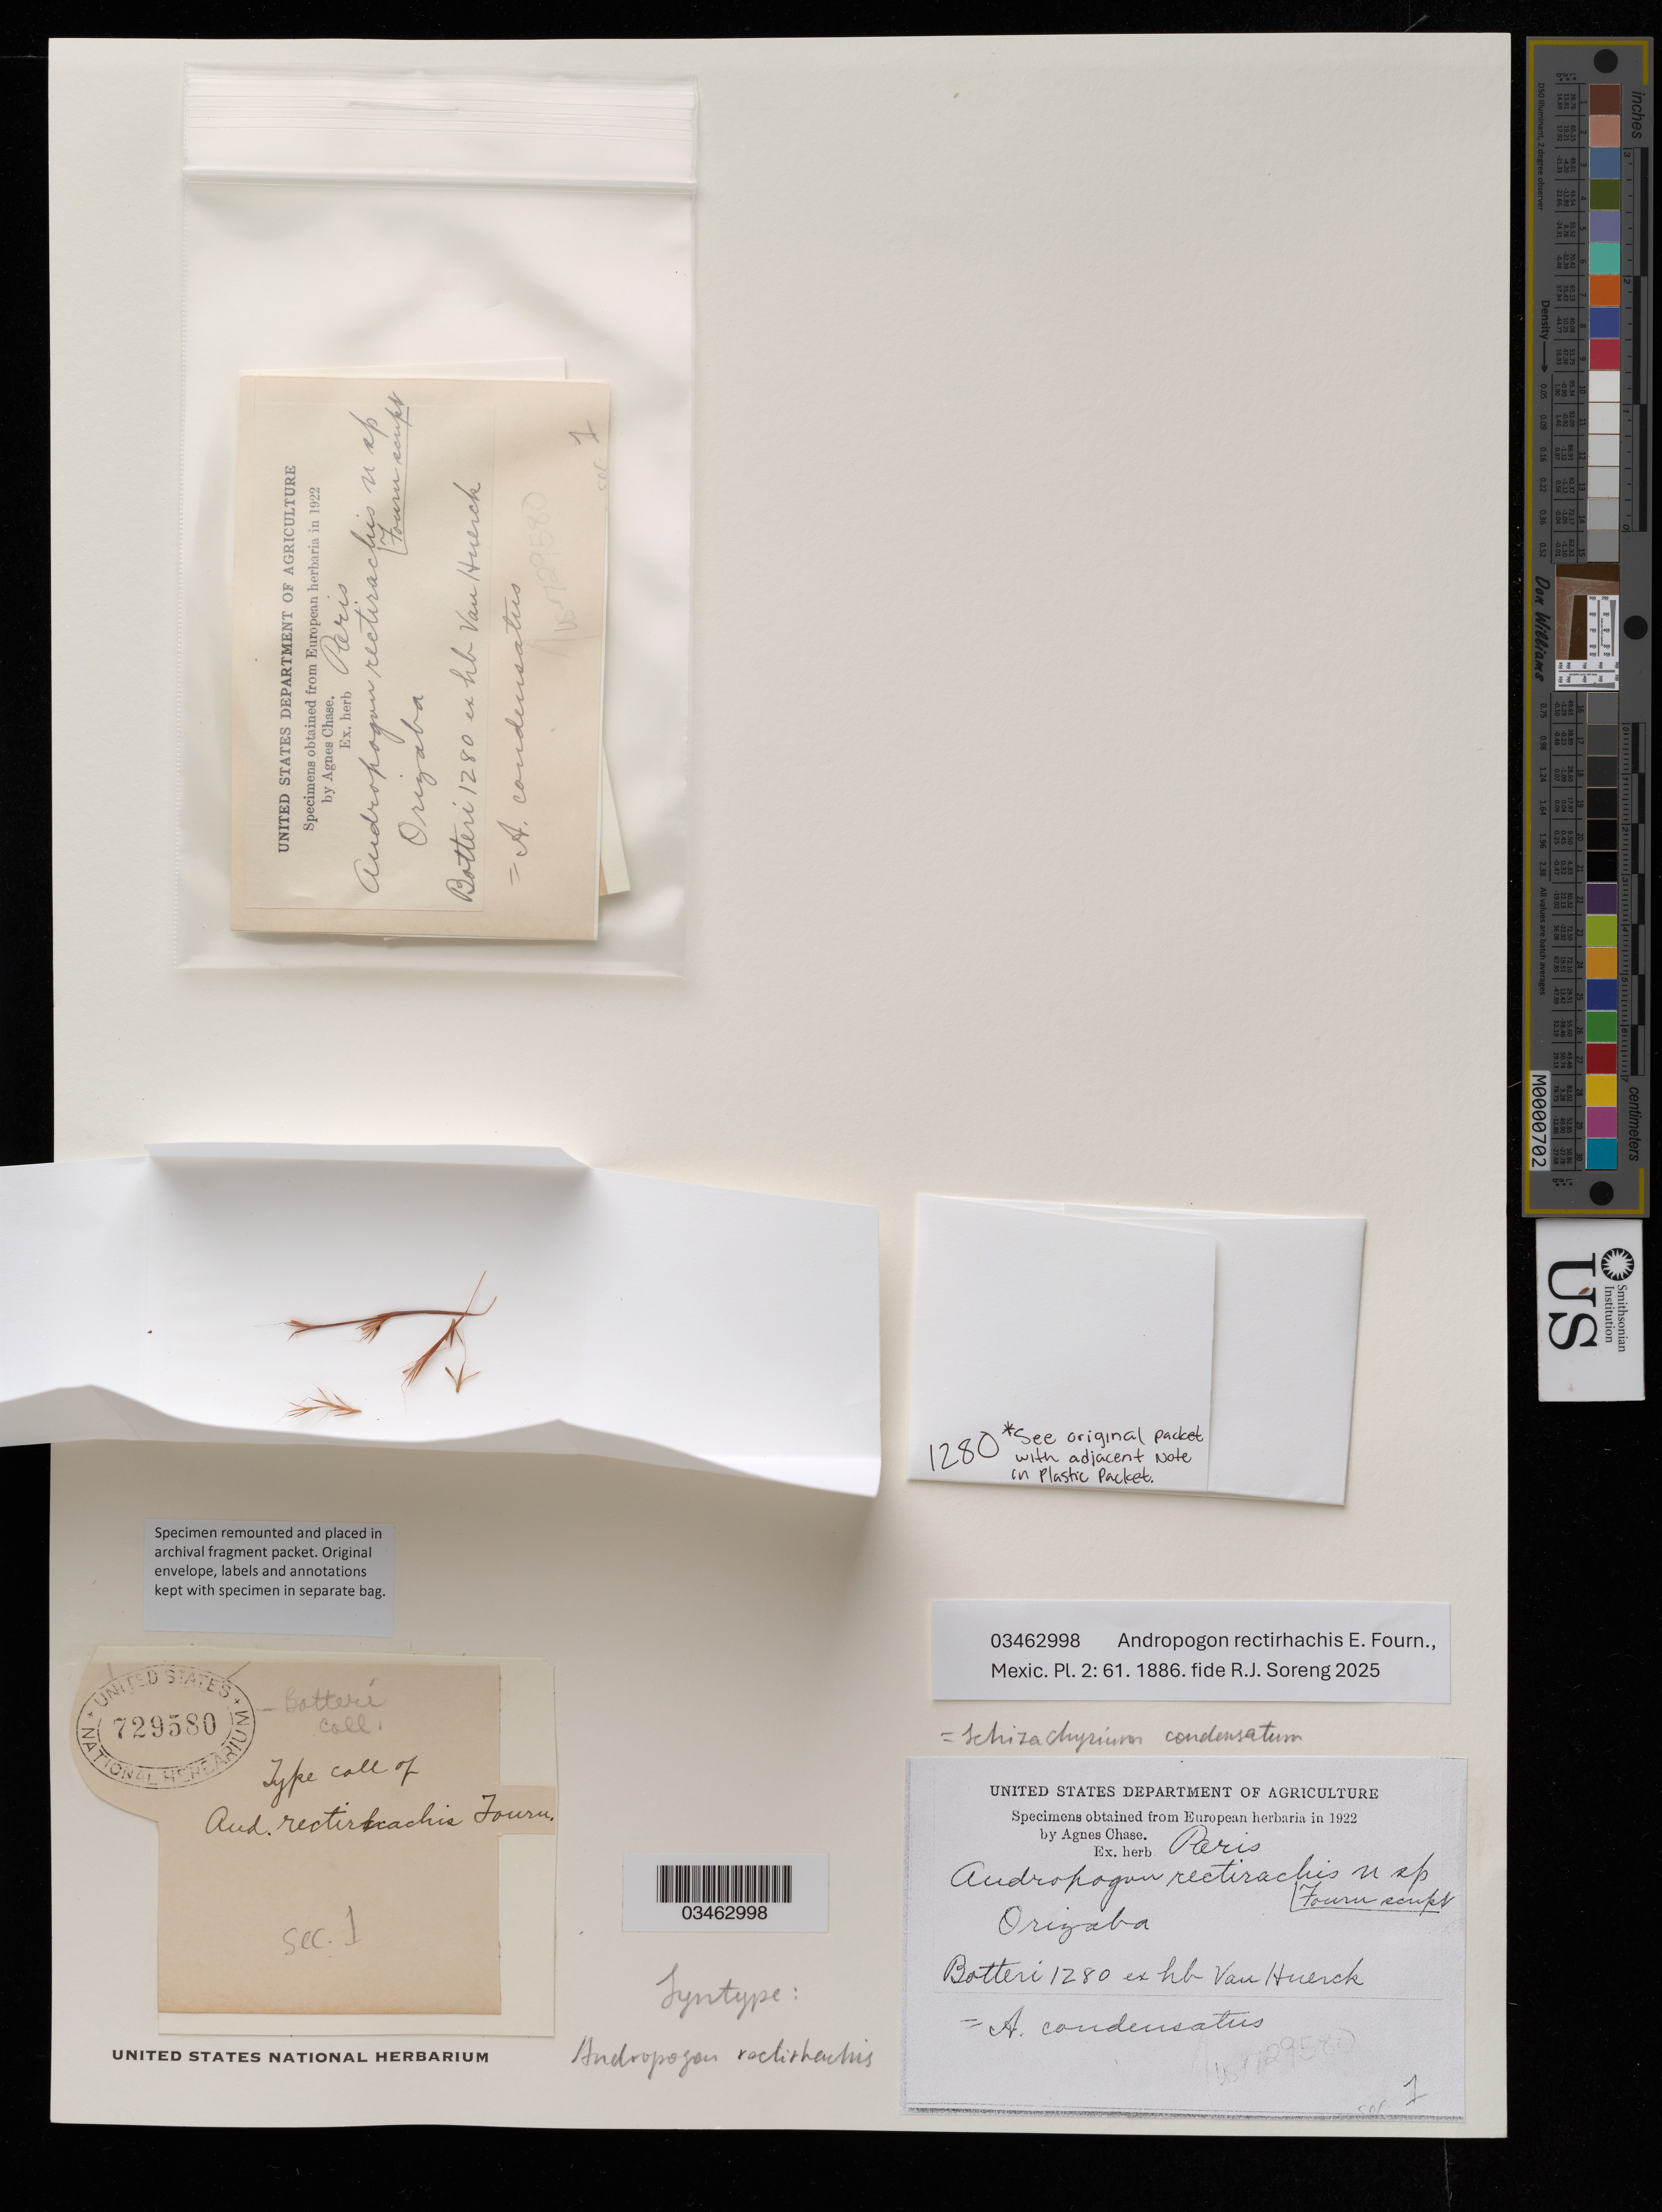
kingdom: Plantae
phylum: Tracheophyta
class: Liliopsida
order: Poales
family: Poaceae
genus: Andropogon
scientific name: Andropogon rectirhachis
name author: E. Fourn.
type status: Syntype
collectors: -. Botteri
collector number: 1280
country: Mexico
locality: Orizaba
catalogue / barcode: US 729580